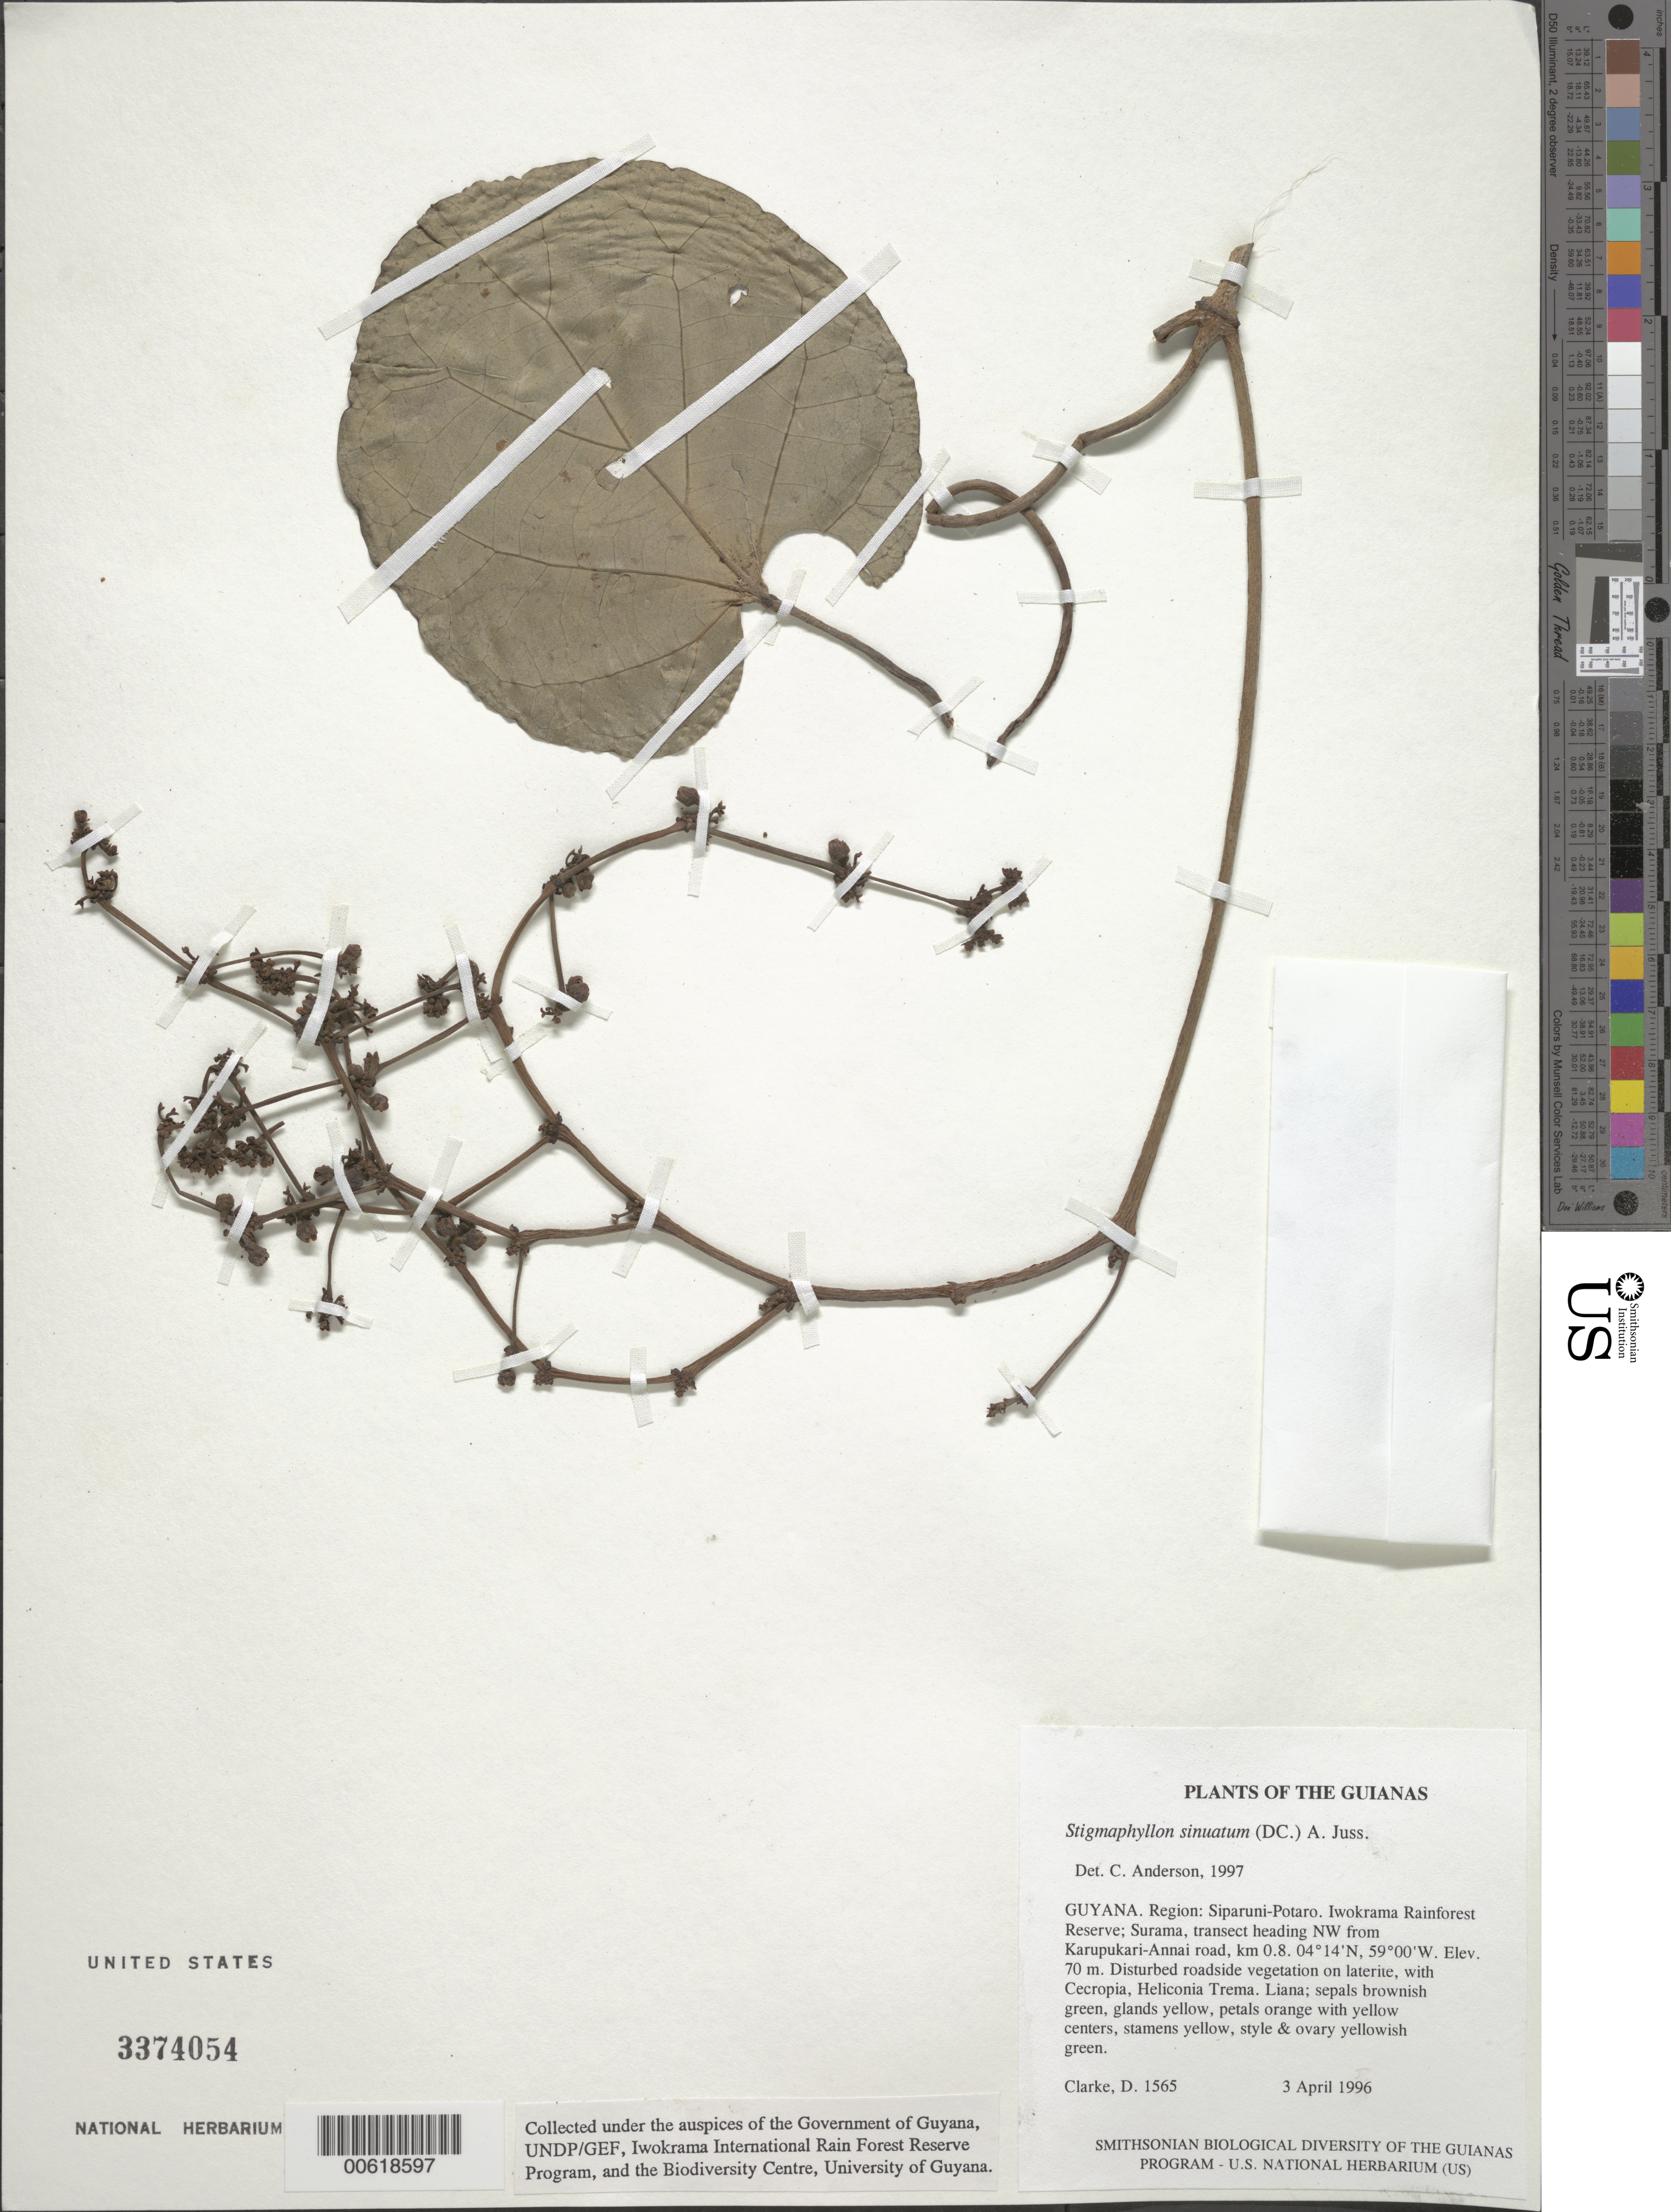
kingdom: Plantae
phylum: Tracheophyta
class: Magnoliopsida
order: Malpighiales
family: Malpighiaceae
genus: Stigmaphyllon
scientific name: Stigmaphyllon sinuatum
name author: (DC.) A. Juss.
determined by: Anderson, C.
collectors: H. D. Clarke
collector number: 1565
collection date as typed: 3 April 1996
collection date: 1996-04-03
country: Guyana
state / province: Potaro-Siparuni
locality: Iwokrama Rainforest Reserve; Surama, transect heading NW from Karupukari-Annai road, km 0.8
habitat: Disturbed roadside vegetation on laterite, with Cecropia, Heliconia Trema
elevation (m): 70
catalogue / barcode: US 3374054